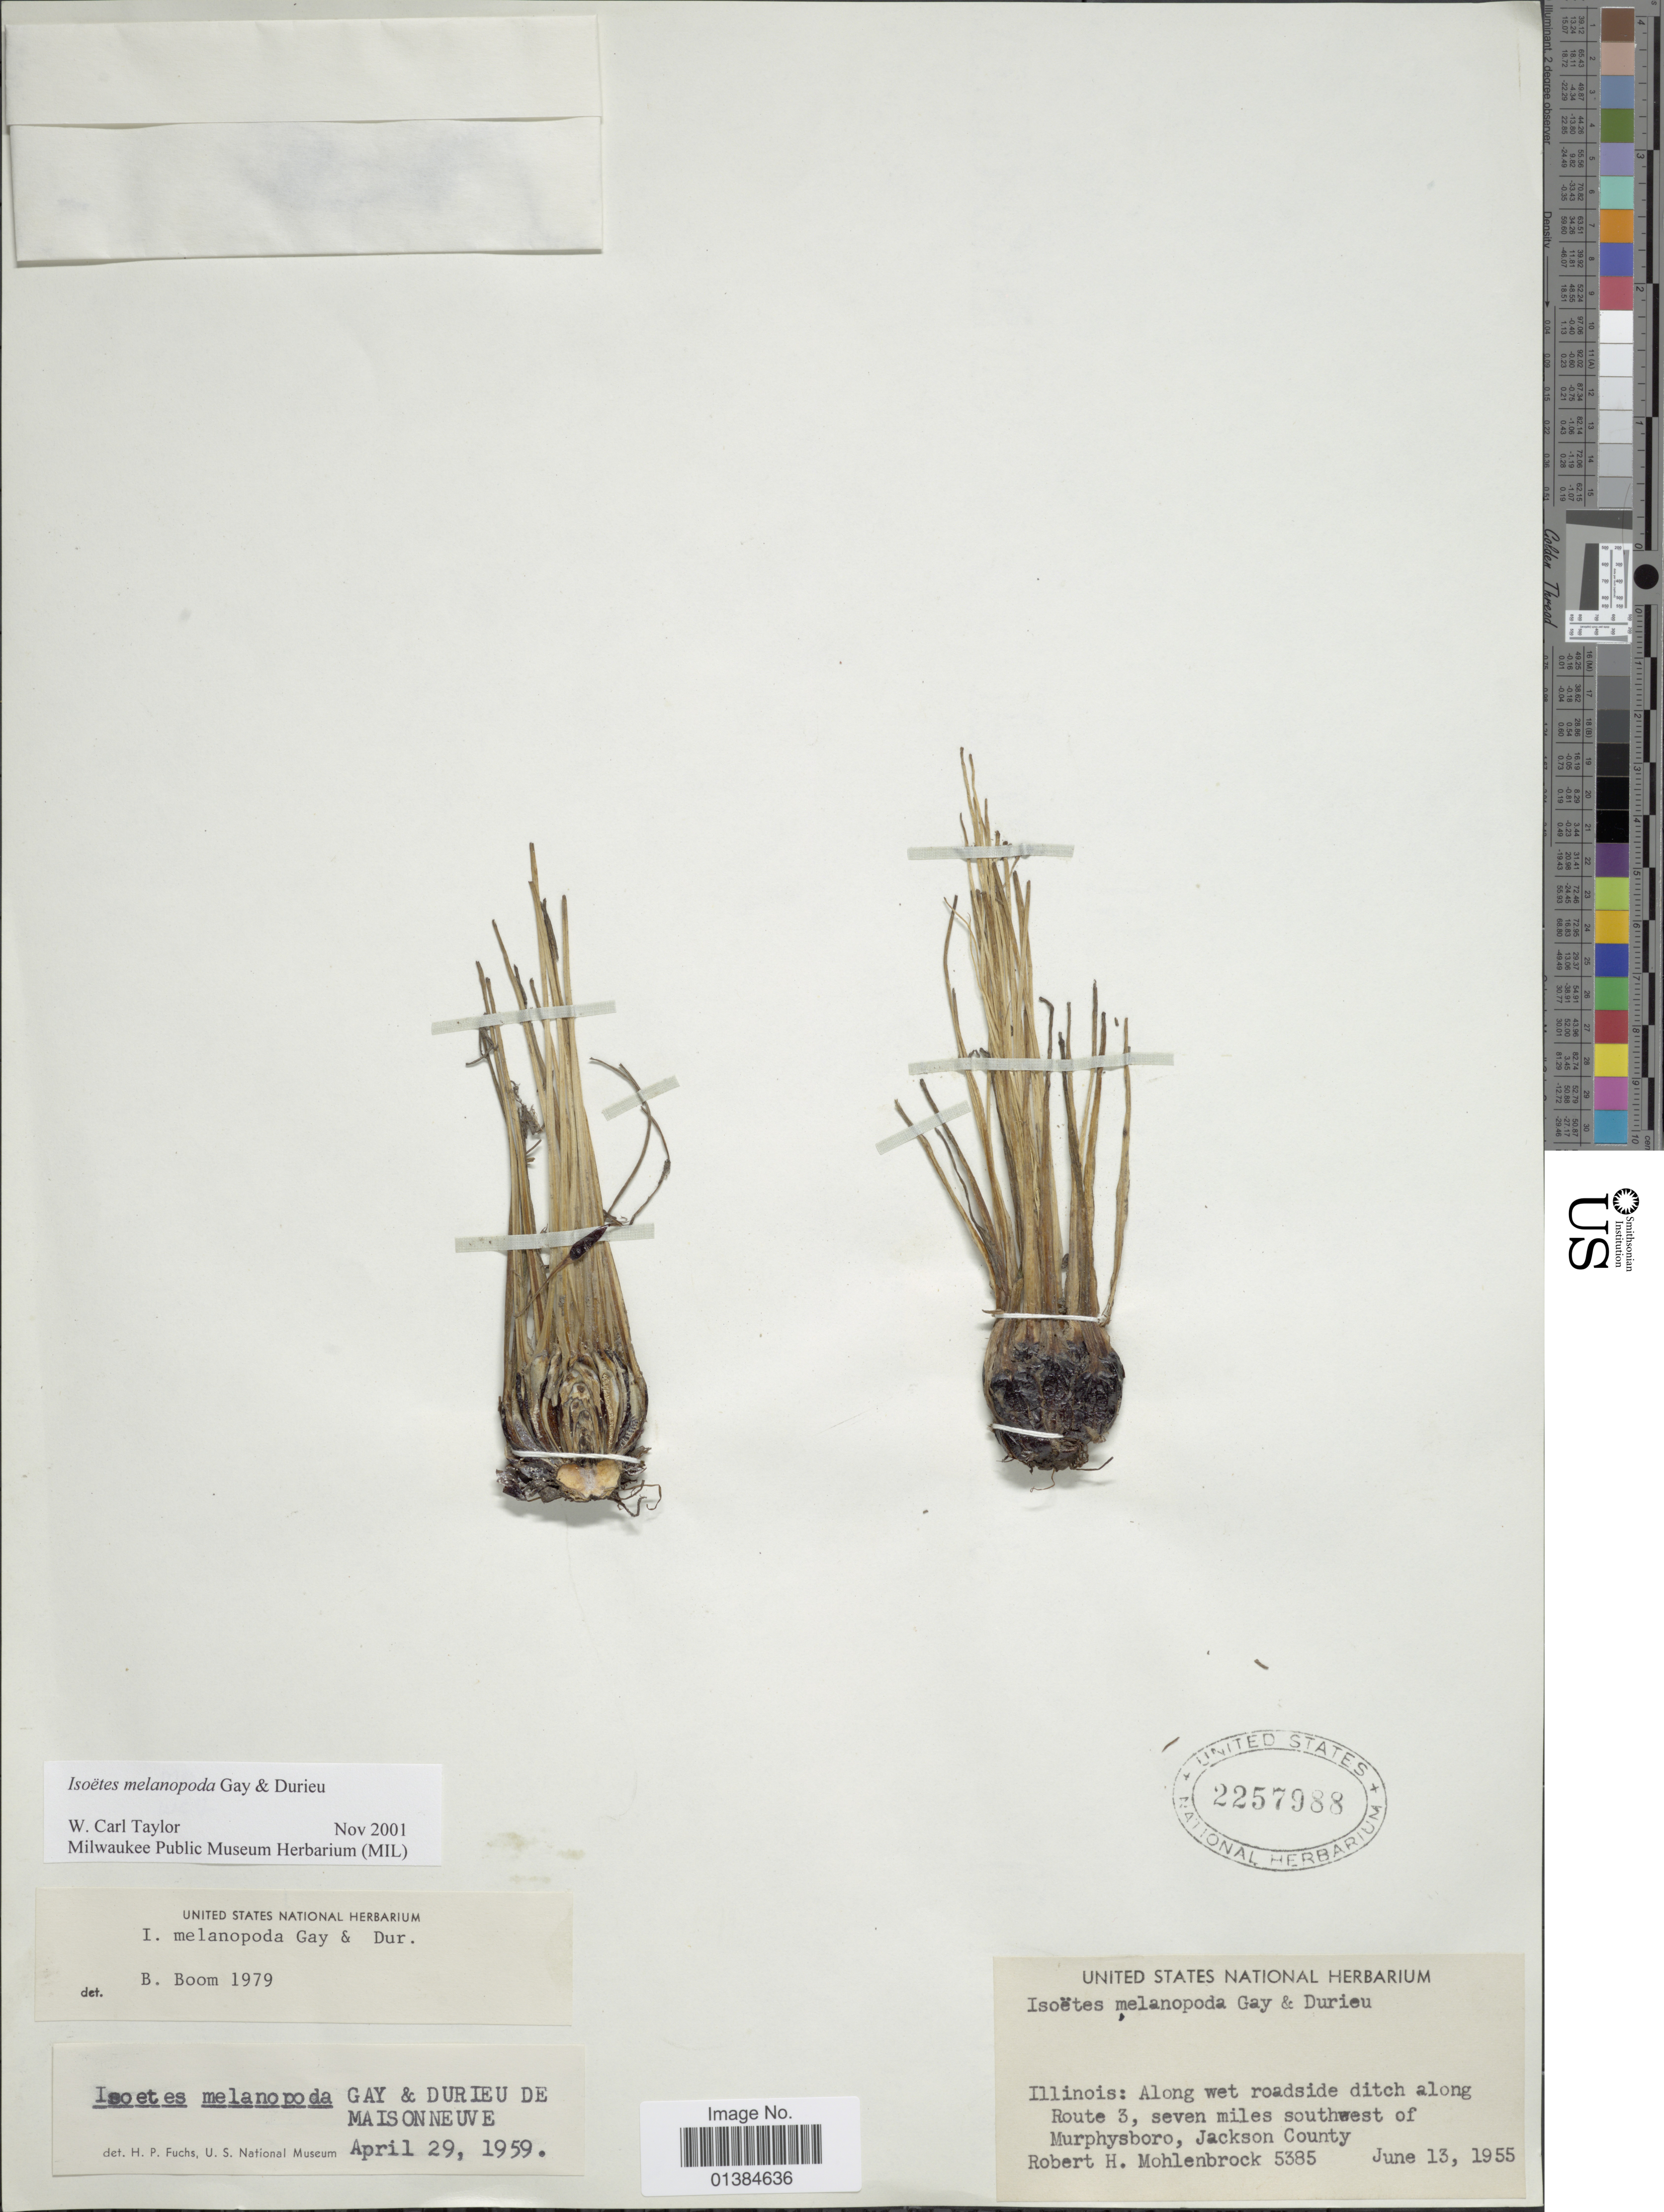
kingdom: Plantae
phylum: Tracheophyta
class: Lycopodiopsida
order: Isoetales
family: Isoetaceae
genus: Isoetes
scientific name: Isoetes melanopoda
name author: J. Gay & Durieu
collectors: R. H. Mohlenbrock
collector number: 5385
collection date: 1955-06-13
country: United States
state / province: Illinois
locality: Along wet roadside ditch along Route 3, seven miles southwest of Murphysboro, Jackson County.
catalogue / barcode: US 2257988